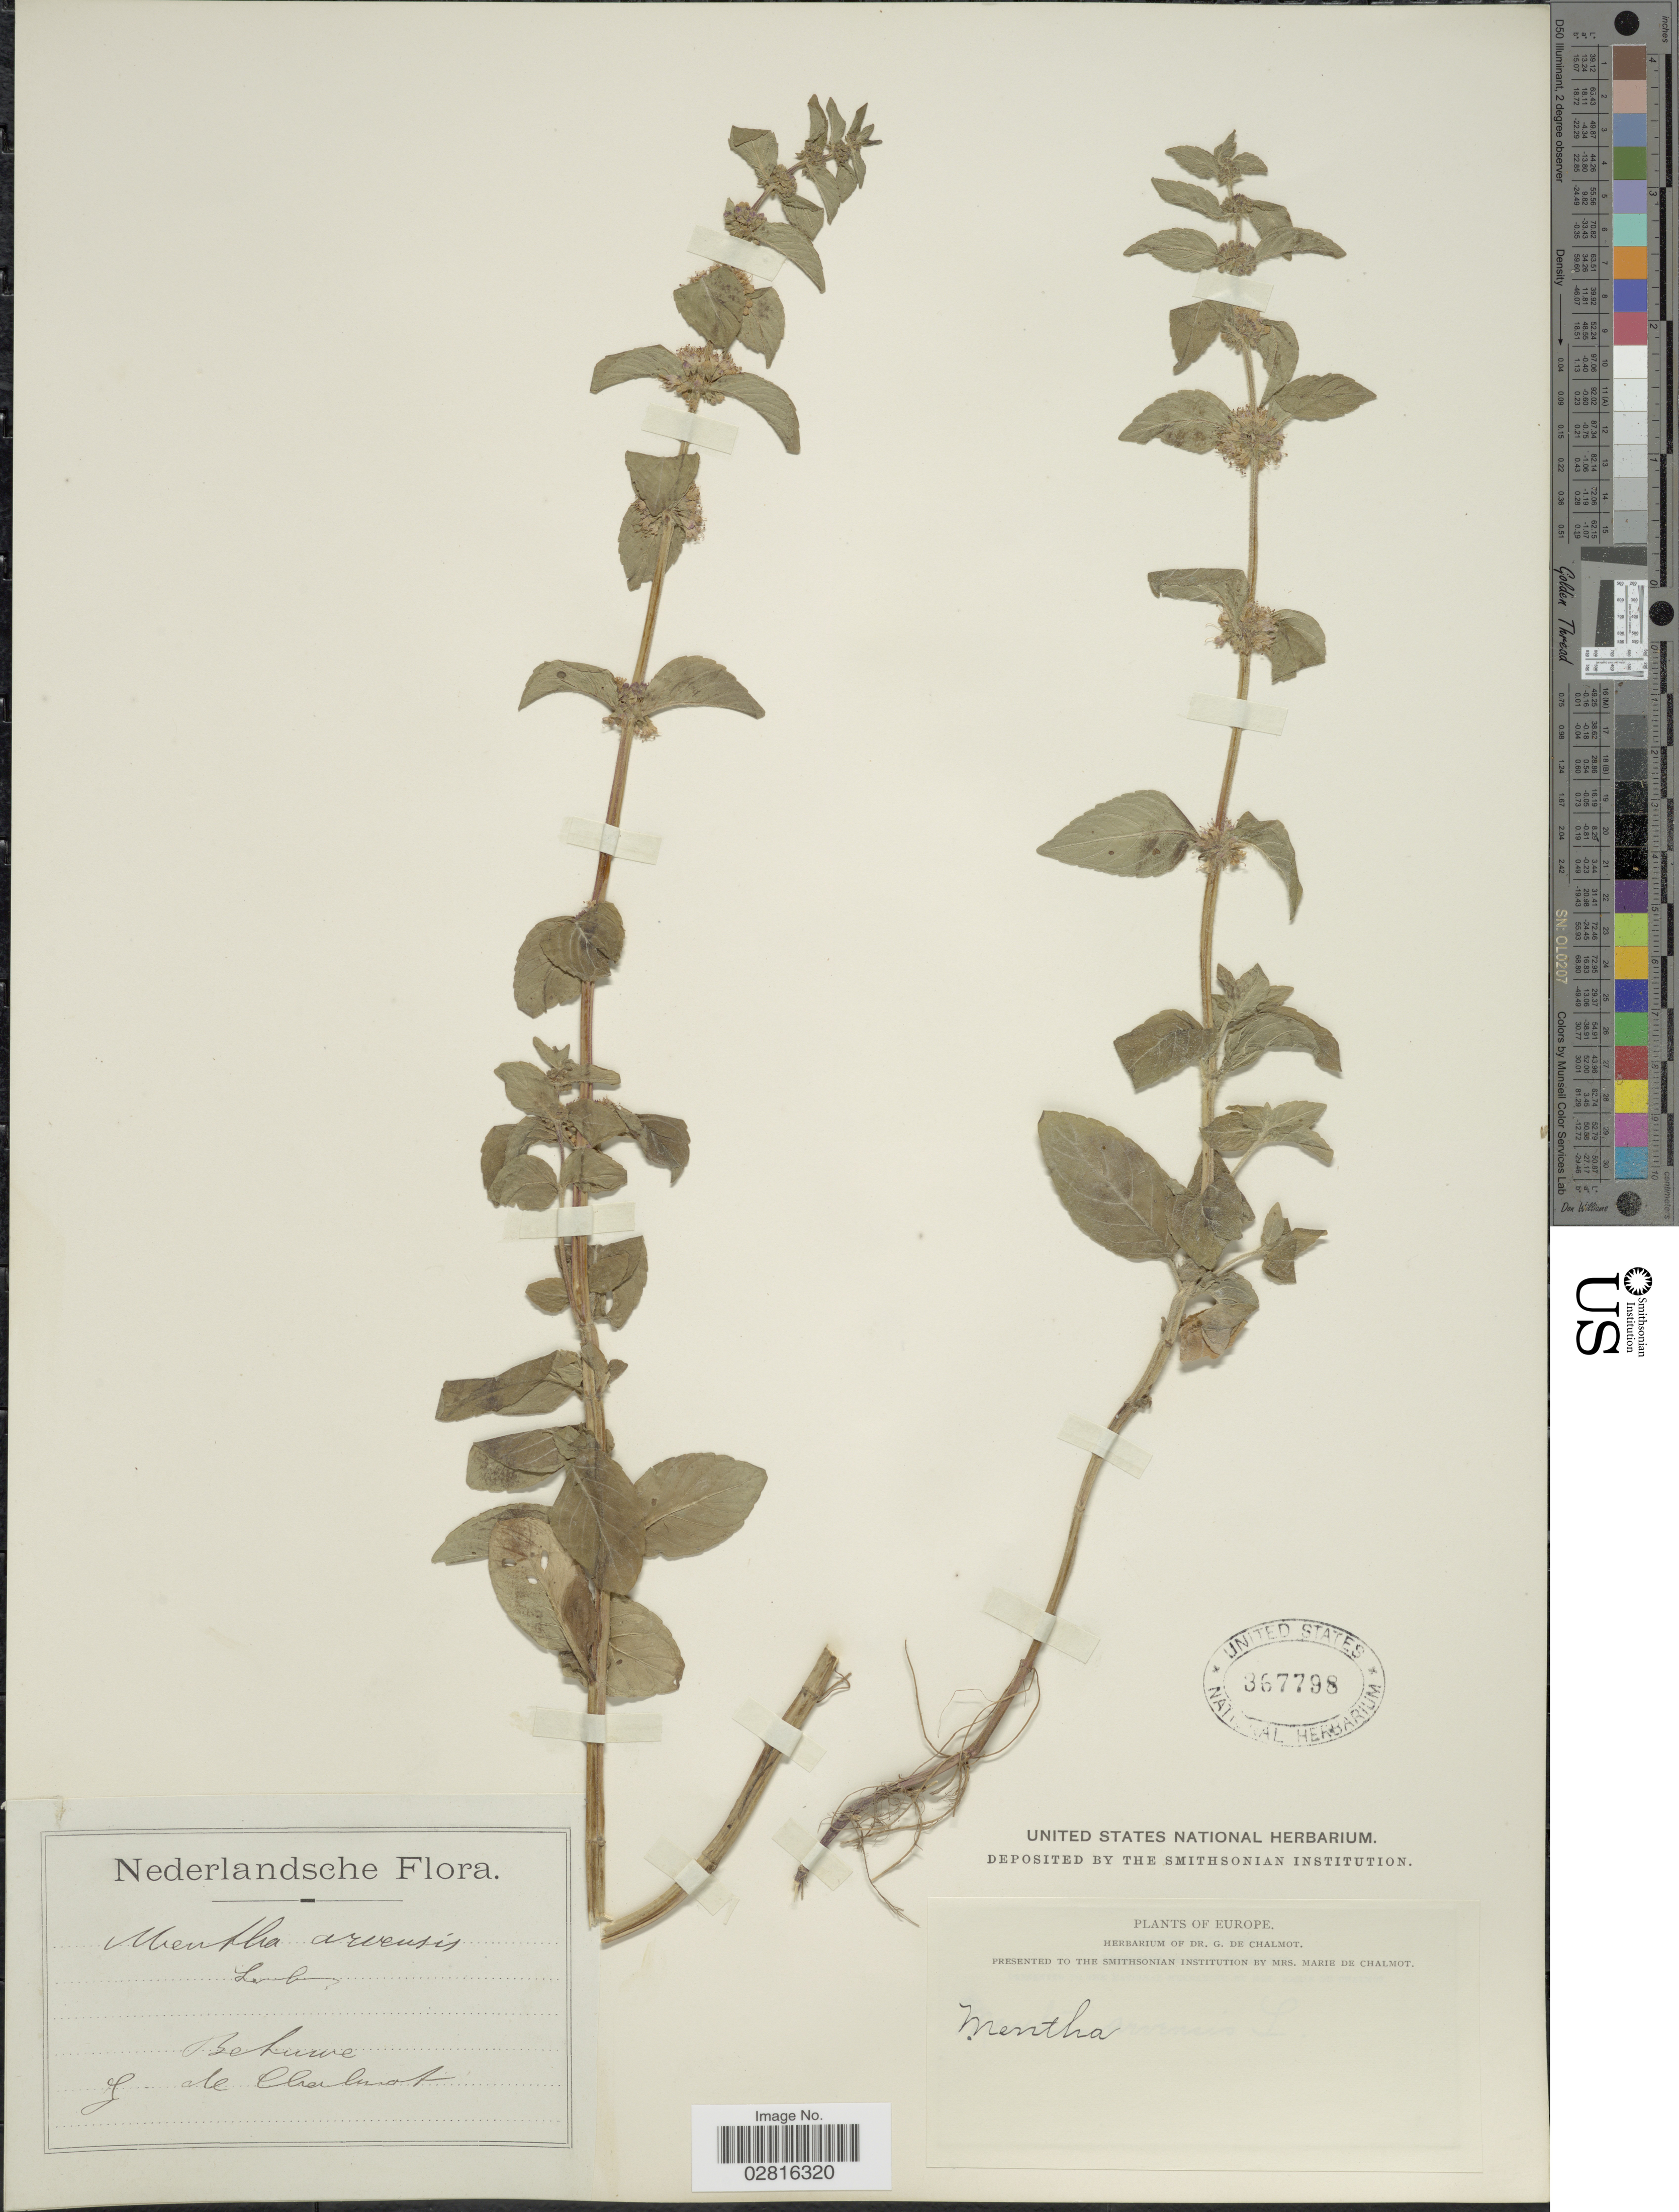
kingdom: Plantae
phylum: Tracheophyta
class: Magnoliopsida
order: Lamiales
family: Lamiaceae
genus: Mentha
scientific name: Mentha arvensis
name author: L.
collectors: G. de Chalmot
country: Netherlands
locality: Betuwe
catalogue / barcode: US 367798